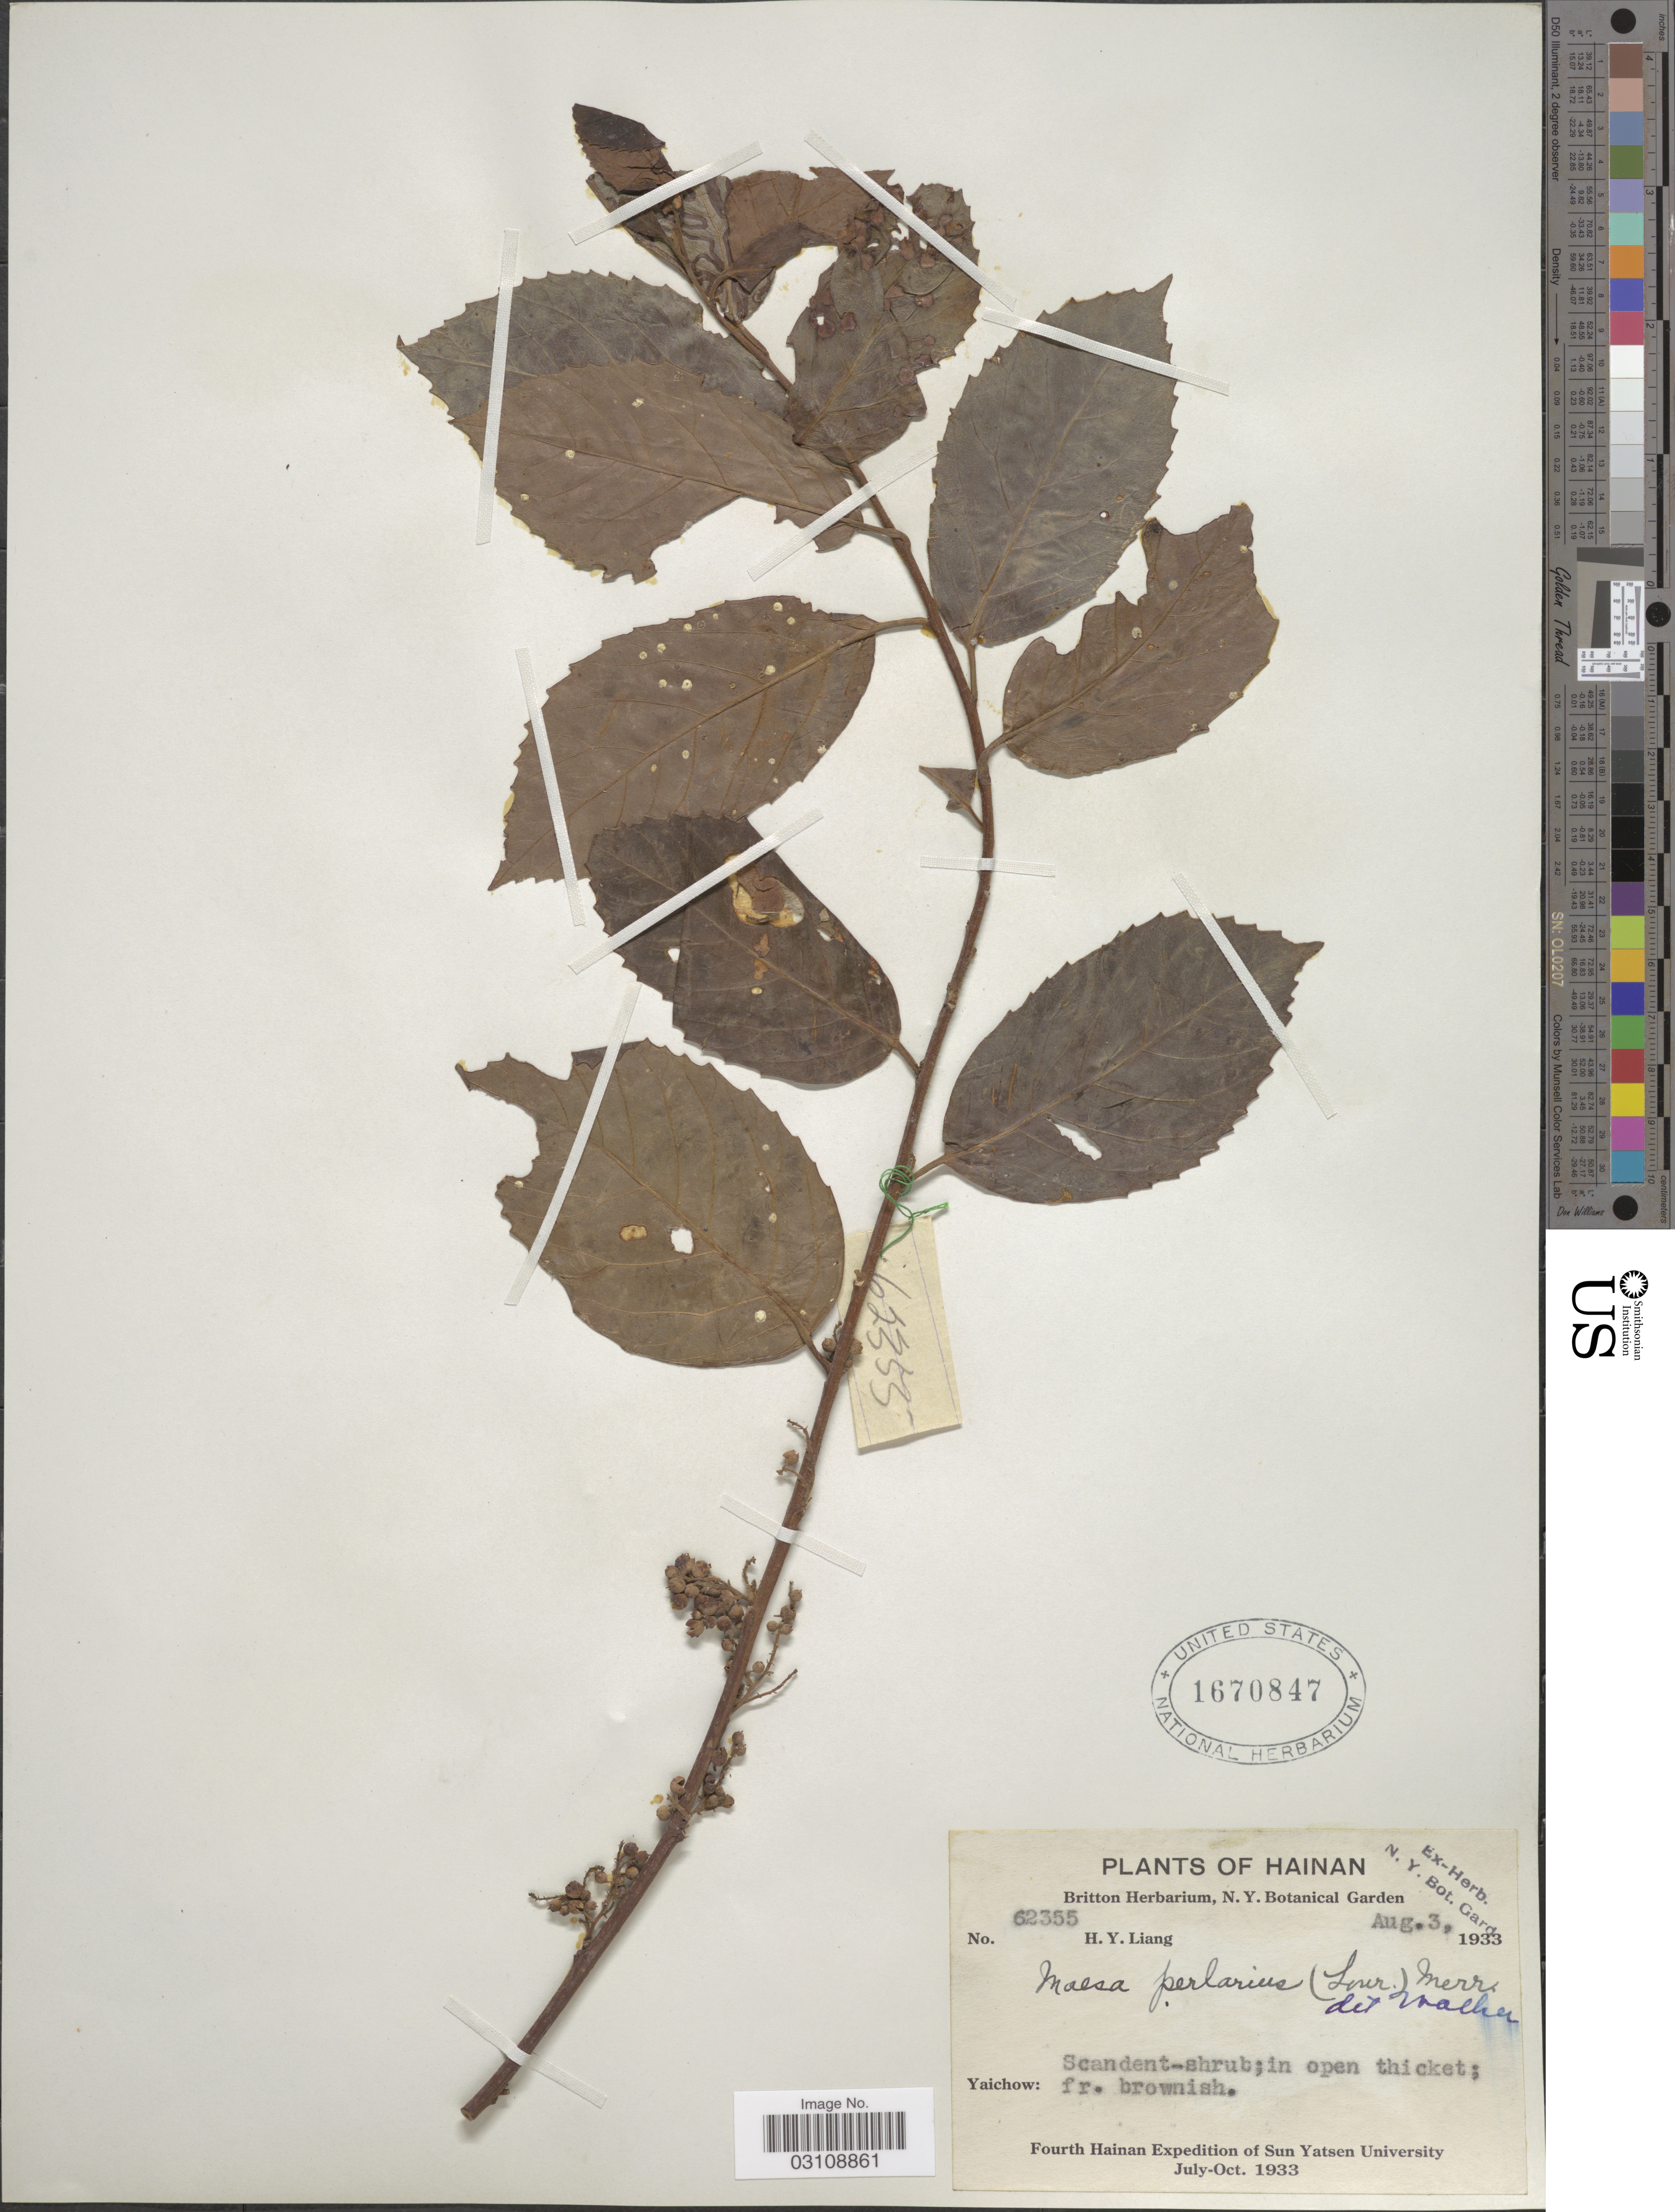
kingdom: Plantae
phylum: Tracheophyta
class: Magnoliopsida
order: Ericales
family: Primulaceae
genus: Maesa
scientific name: Maesa perlaria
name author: (Lour.) Merr.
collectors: H. Y. Liang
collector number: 62355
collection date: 1933-08-03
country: China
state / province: Hainan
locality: Yaichow.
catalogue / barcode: US 1670847